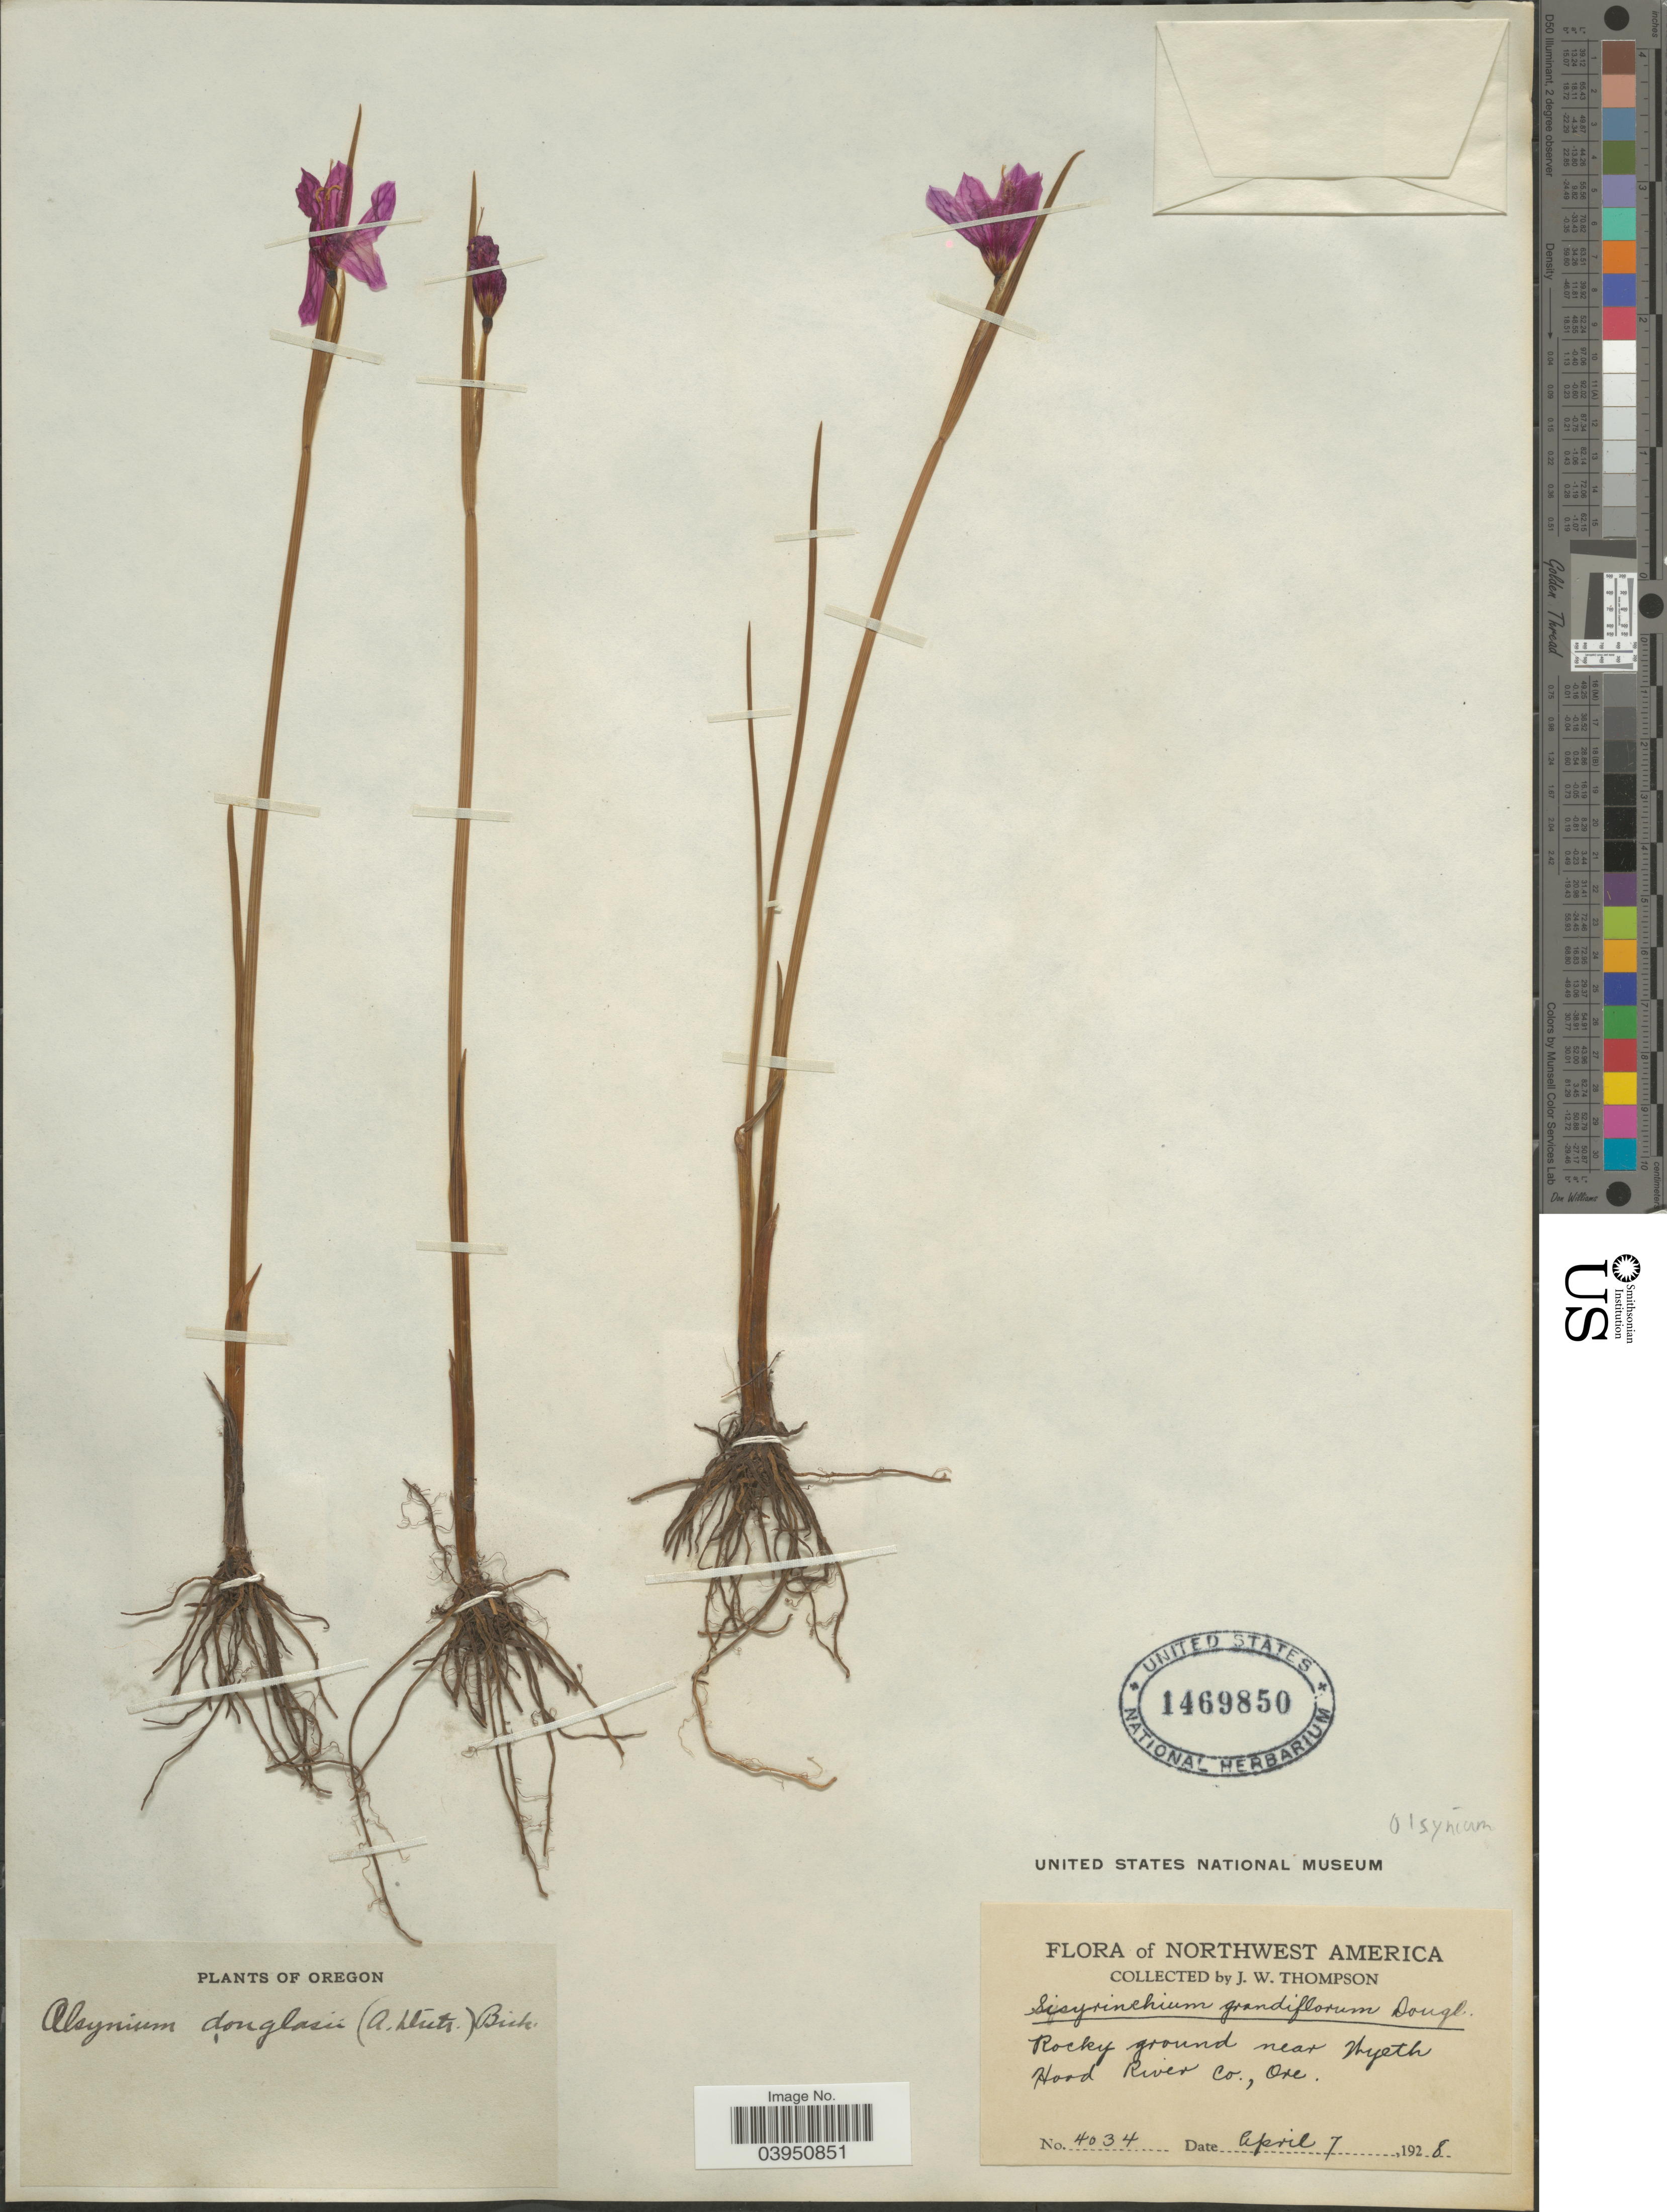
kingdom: Plantae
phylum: Tracheophyta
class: Liliopsida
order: Asparagales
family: Iridaceae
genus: Sisyrinchium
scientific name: Sisyrinchium douglasii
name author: A. Dietr.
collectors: J. Thompson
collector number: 4034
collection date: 1928-04-07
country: United States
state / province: Oregon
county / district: Hood River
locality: Northwest America. Near Wyeth Hood River Co.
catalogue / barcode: US 1469850